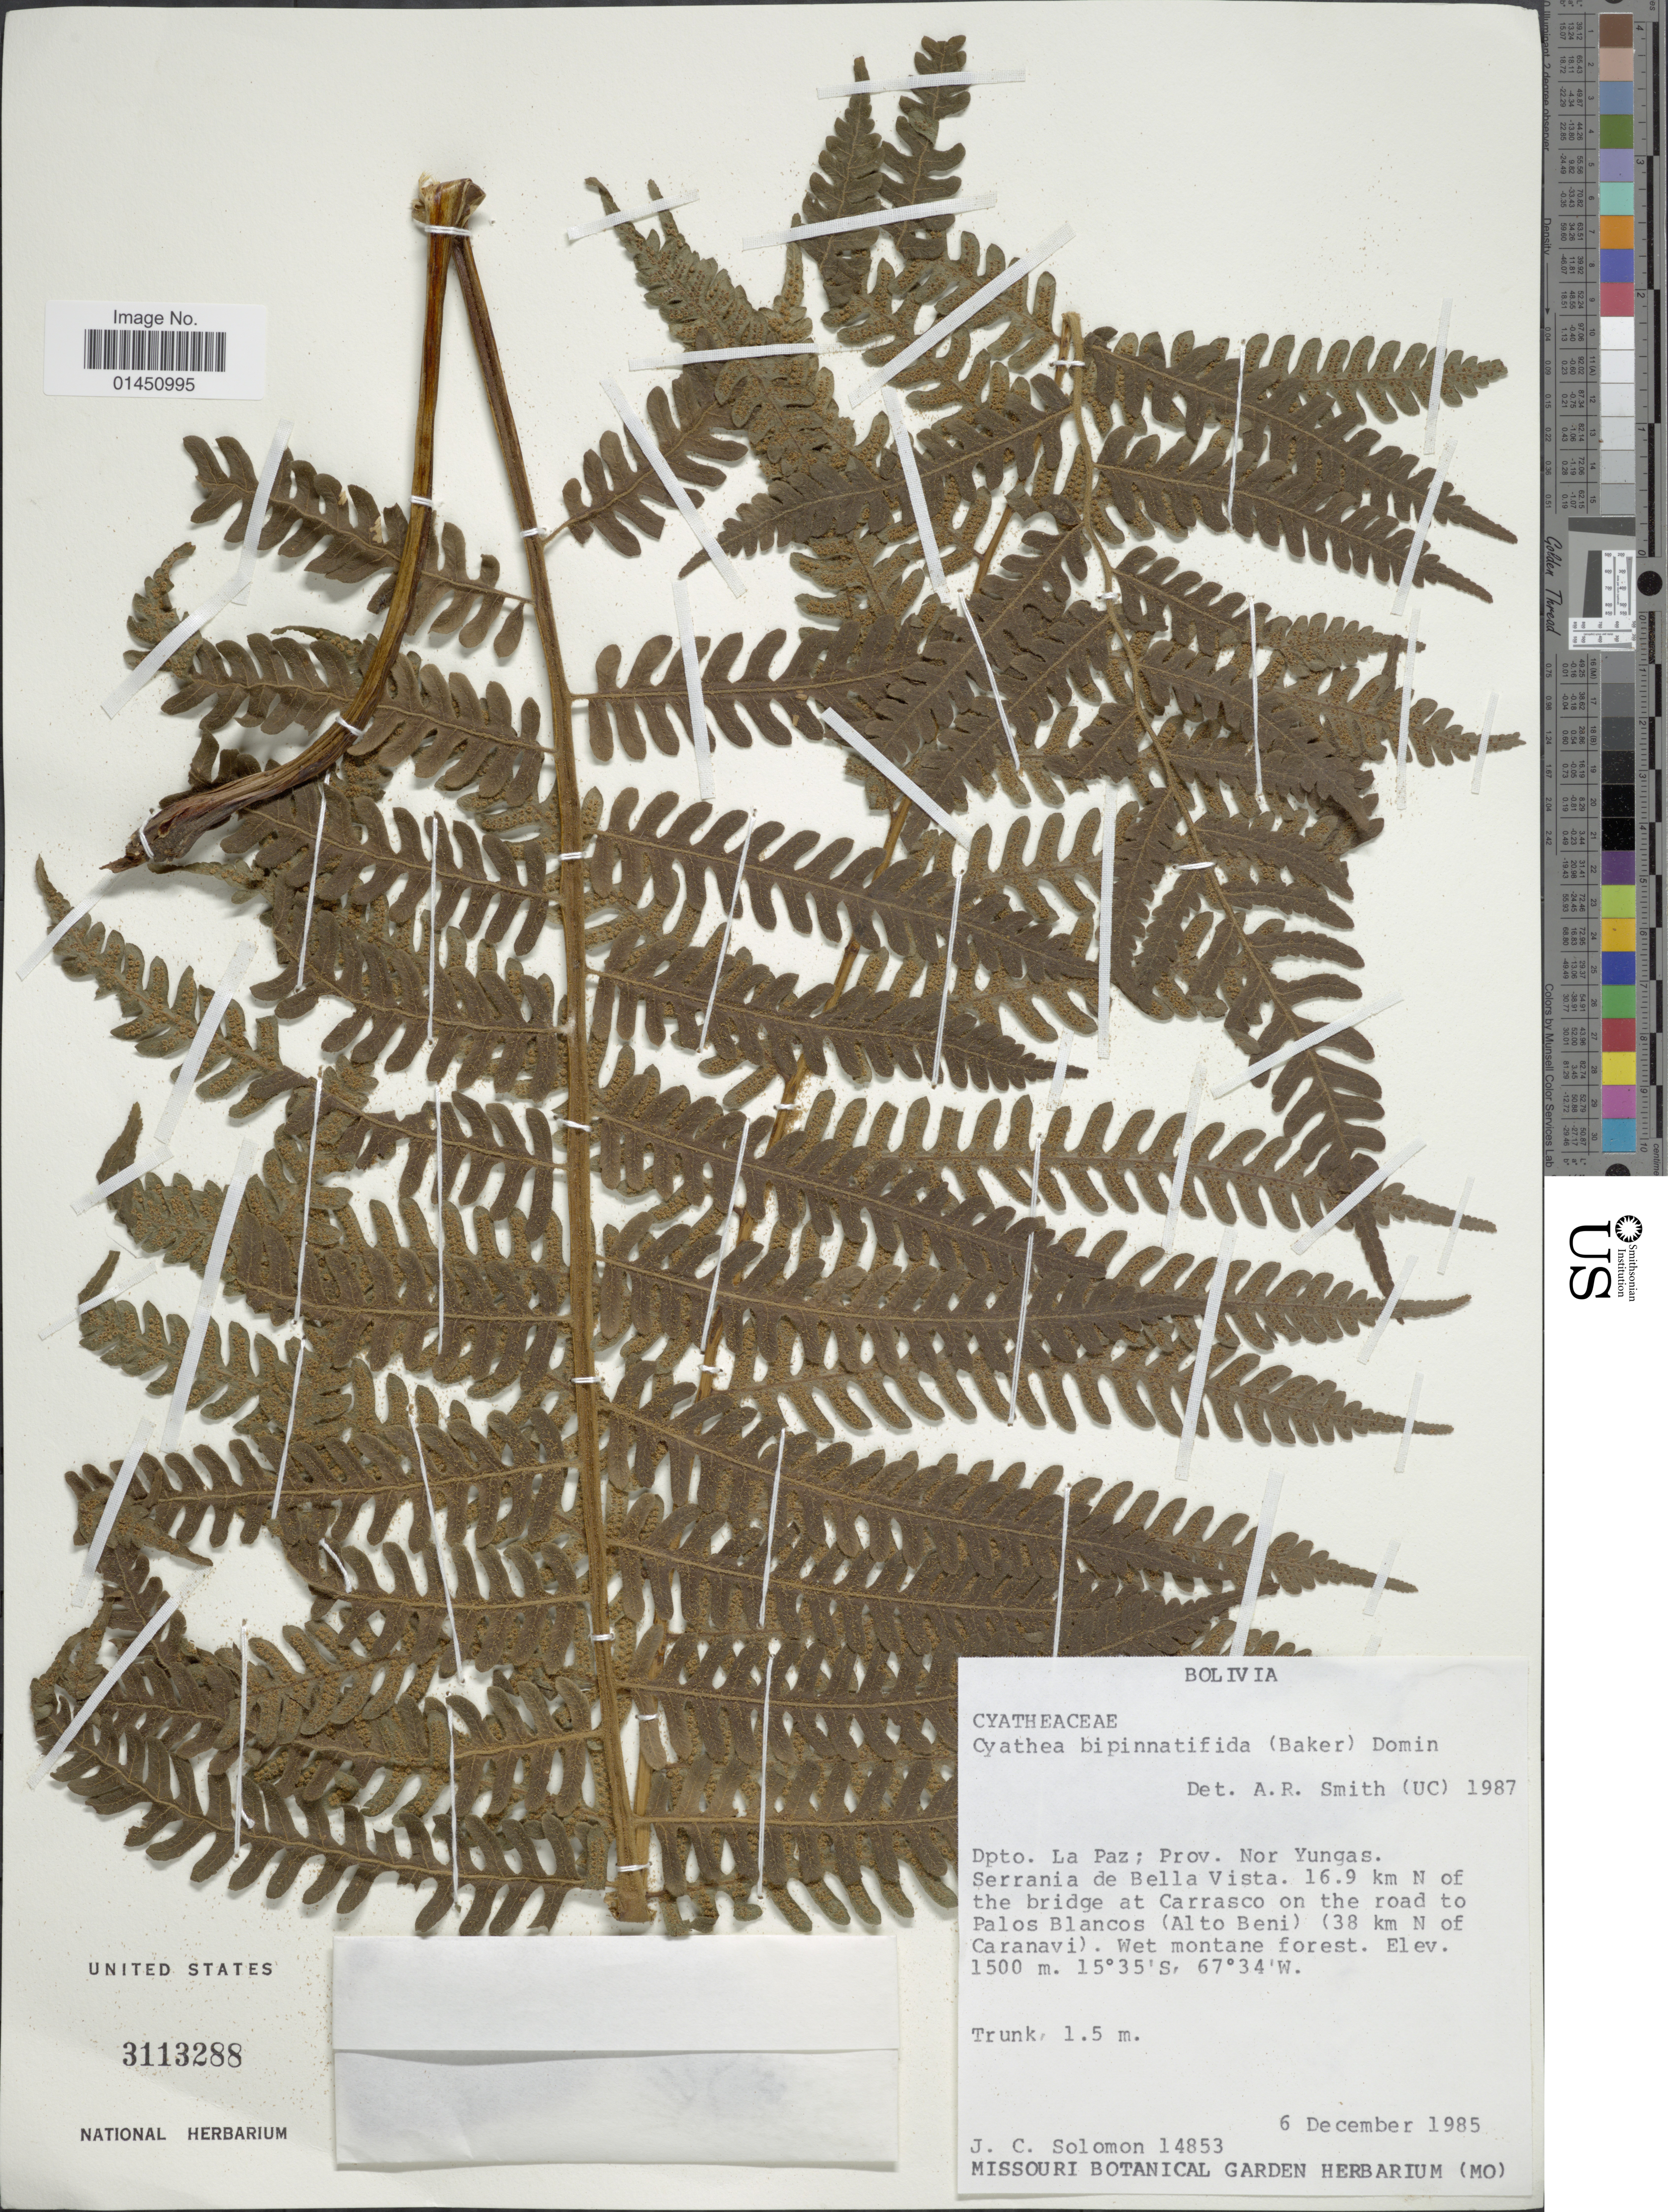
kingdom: Plantae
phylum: Tracheophyta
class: Polypodiopsida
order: Cyatheales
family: Cyatheaceae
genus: Cyathea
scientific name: Cyathea bipinnatifida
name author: (Baker) Domin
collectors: J. C. Solomon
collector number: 14853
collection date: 1985-12-06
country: Bolivia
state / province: La Paz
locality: Prov. Nor Yungas, Serrania de Bella Vista. 16.9 km N of the bridge at Carrasco on the road to Palos Blancos (Alto Beni) ( 38 km N of Caranavi)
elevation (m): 1500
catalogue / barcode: US 3113288